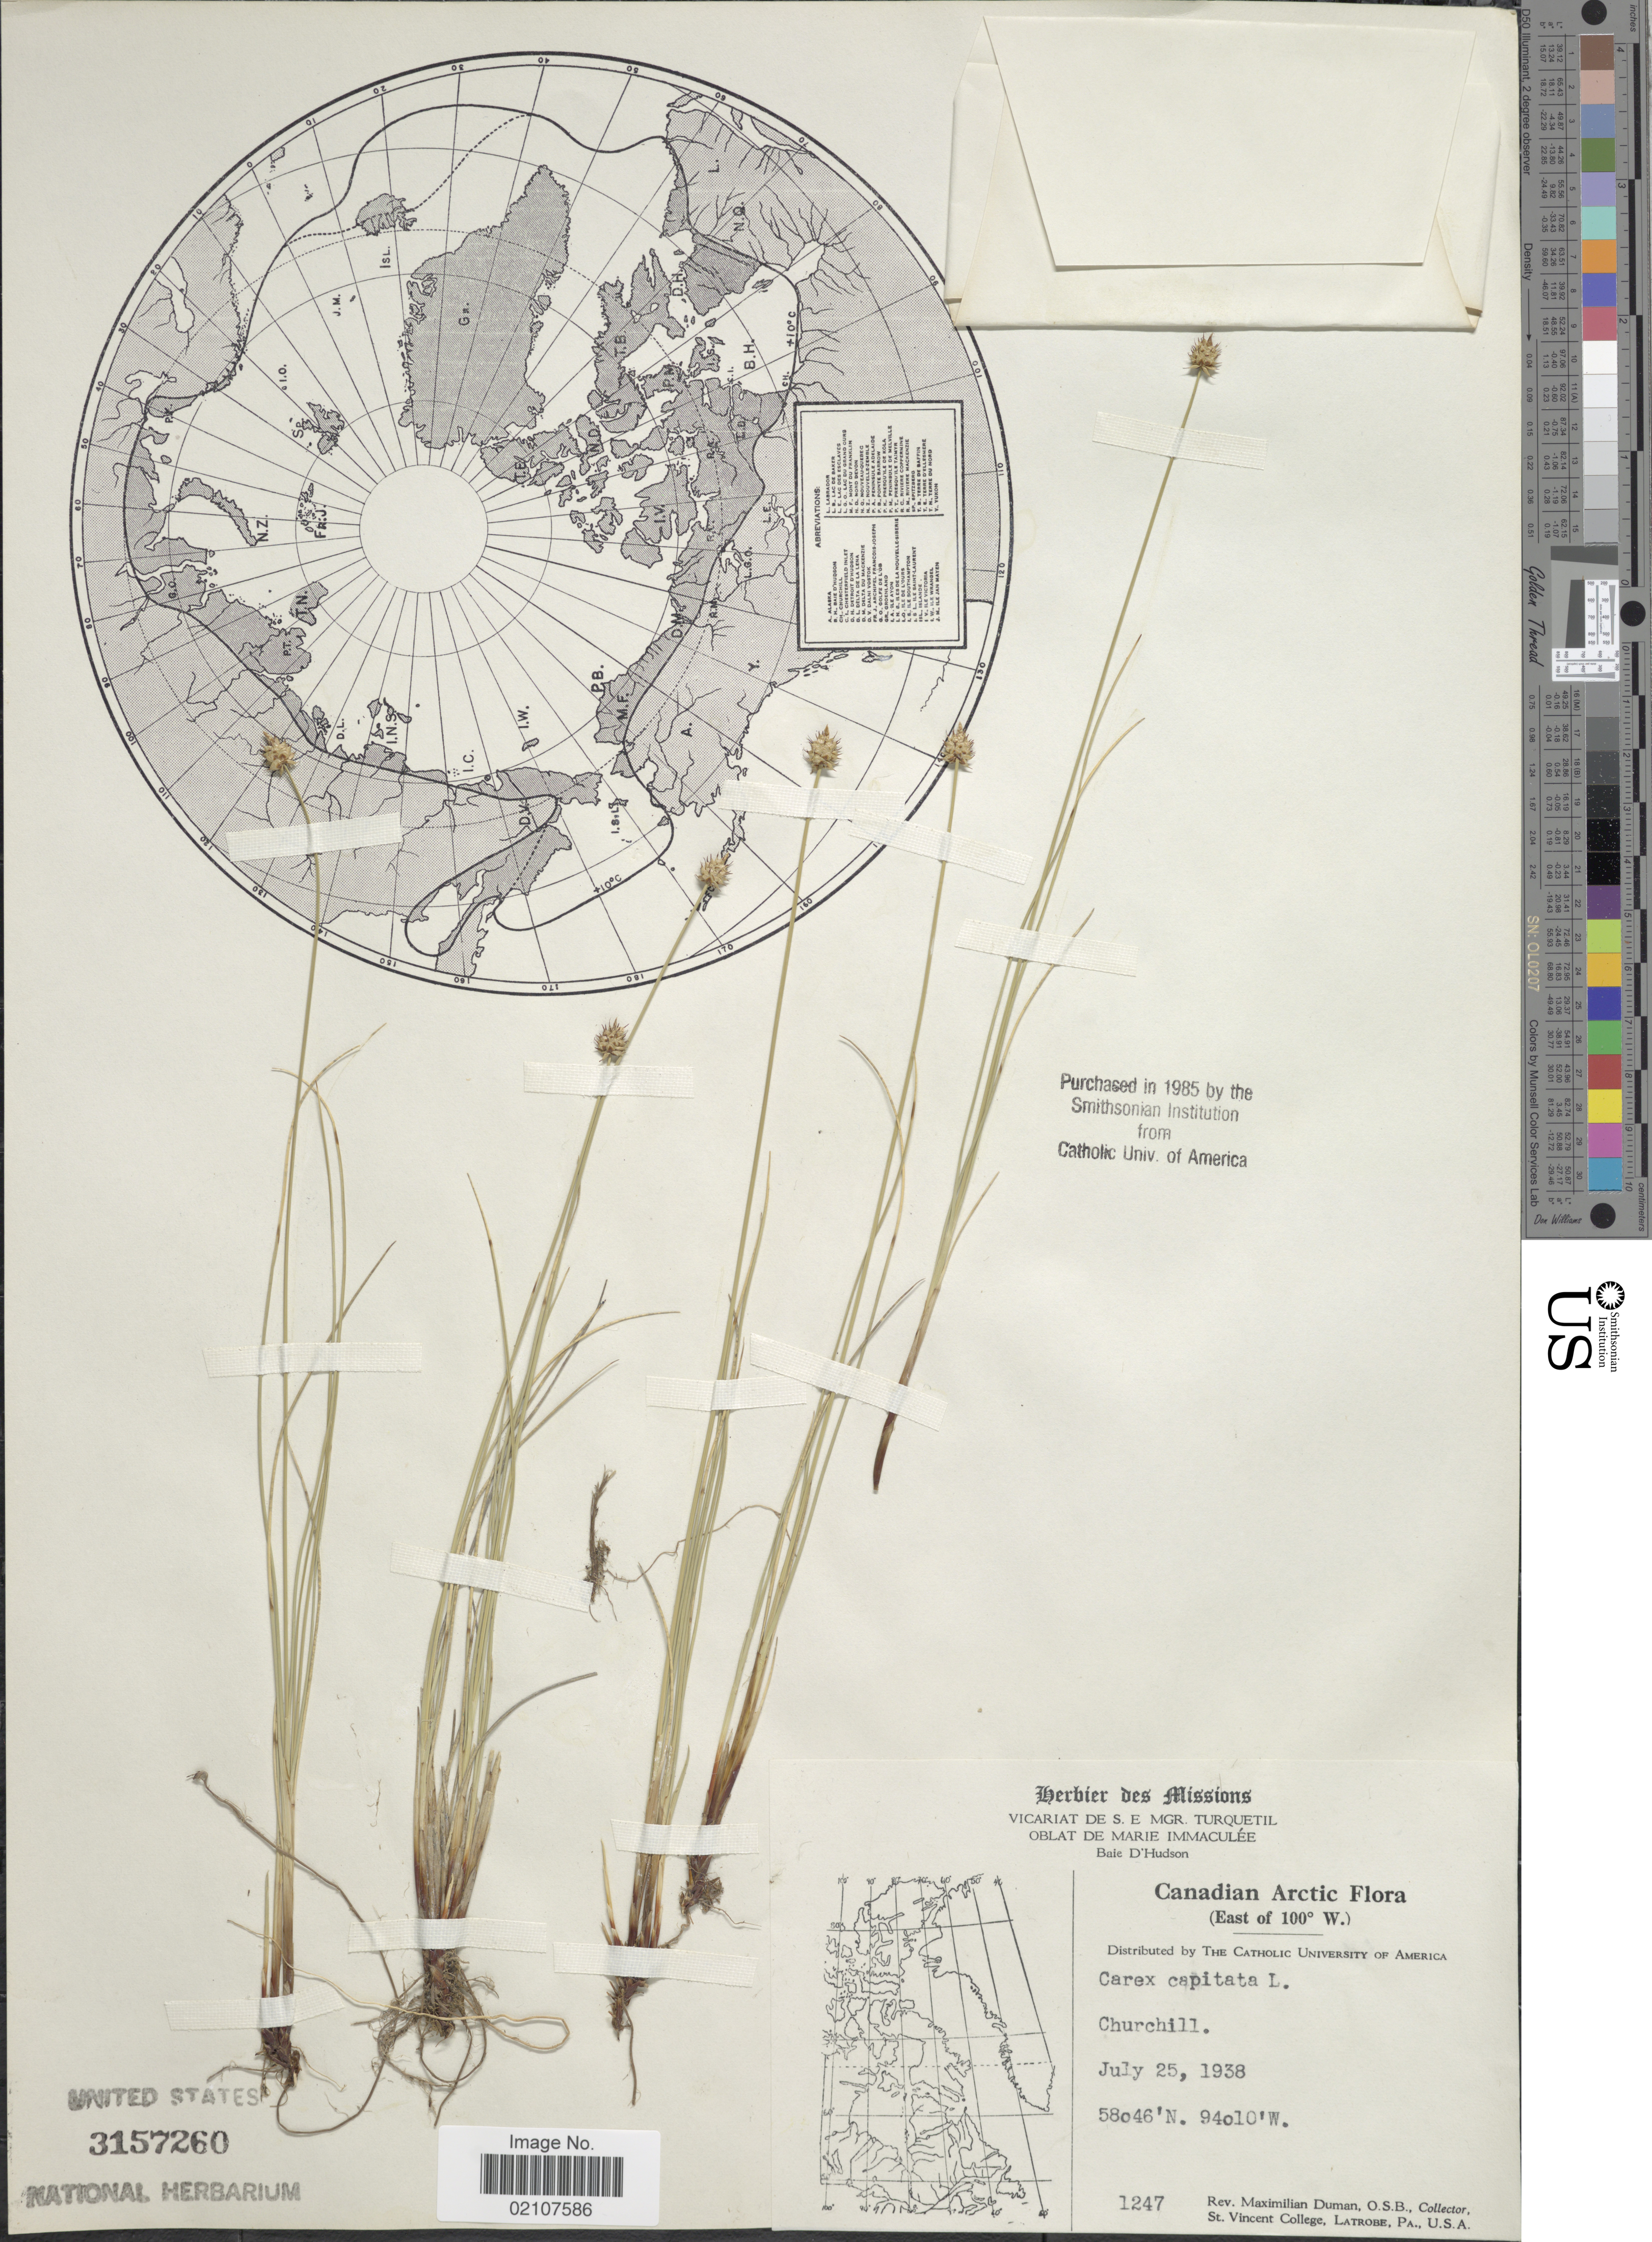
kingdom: Plantae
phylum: Tracheophyta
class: Liliopsida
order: Poales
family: Cyperaceae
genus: Carex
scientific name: Carex capitata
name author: L.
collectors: M. Duman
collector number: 1247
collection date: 1938-07-25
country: Canada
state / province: Manitoba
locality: Canadian Arctic, (East of 100º W) Churchill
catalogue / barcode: US 3157260